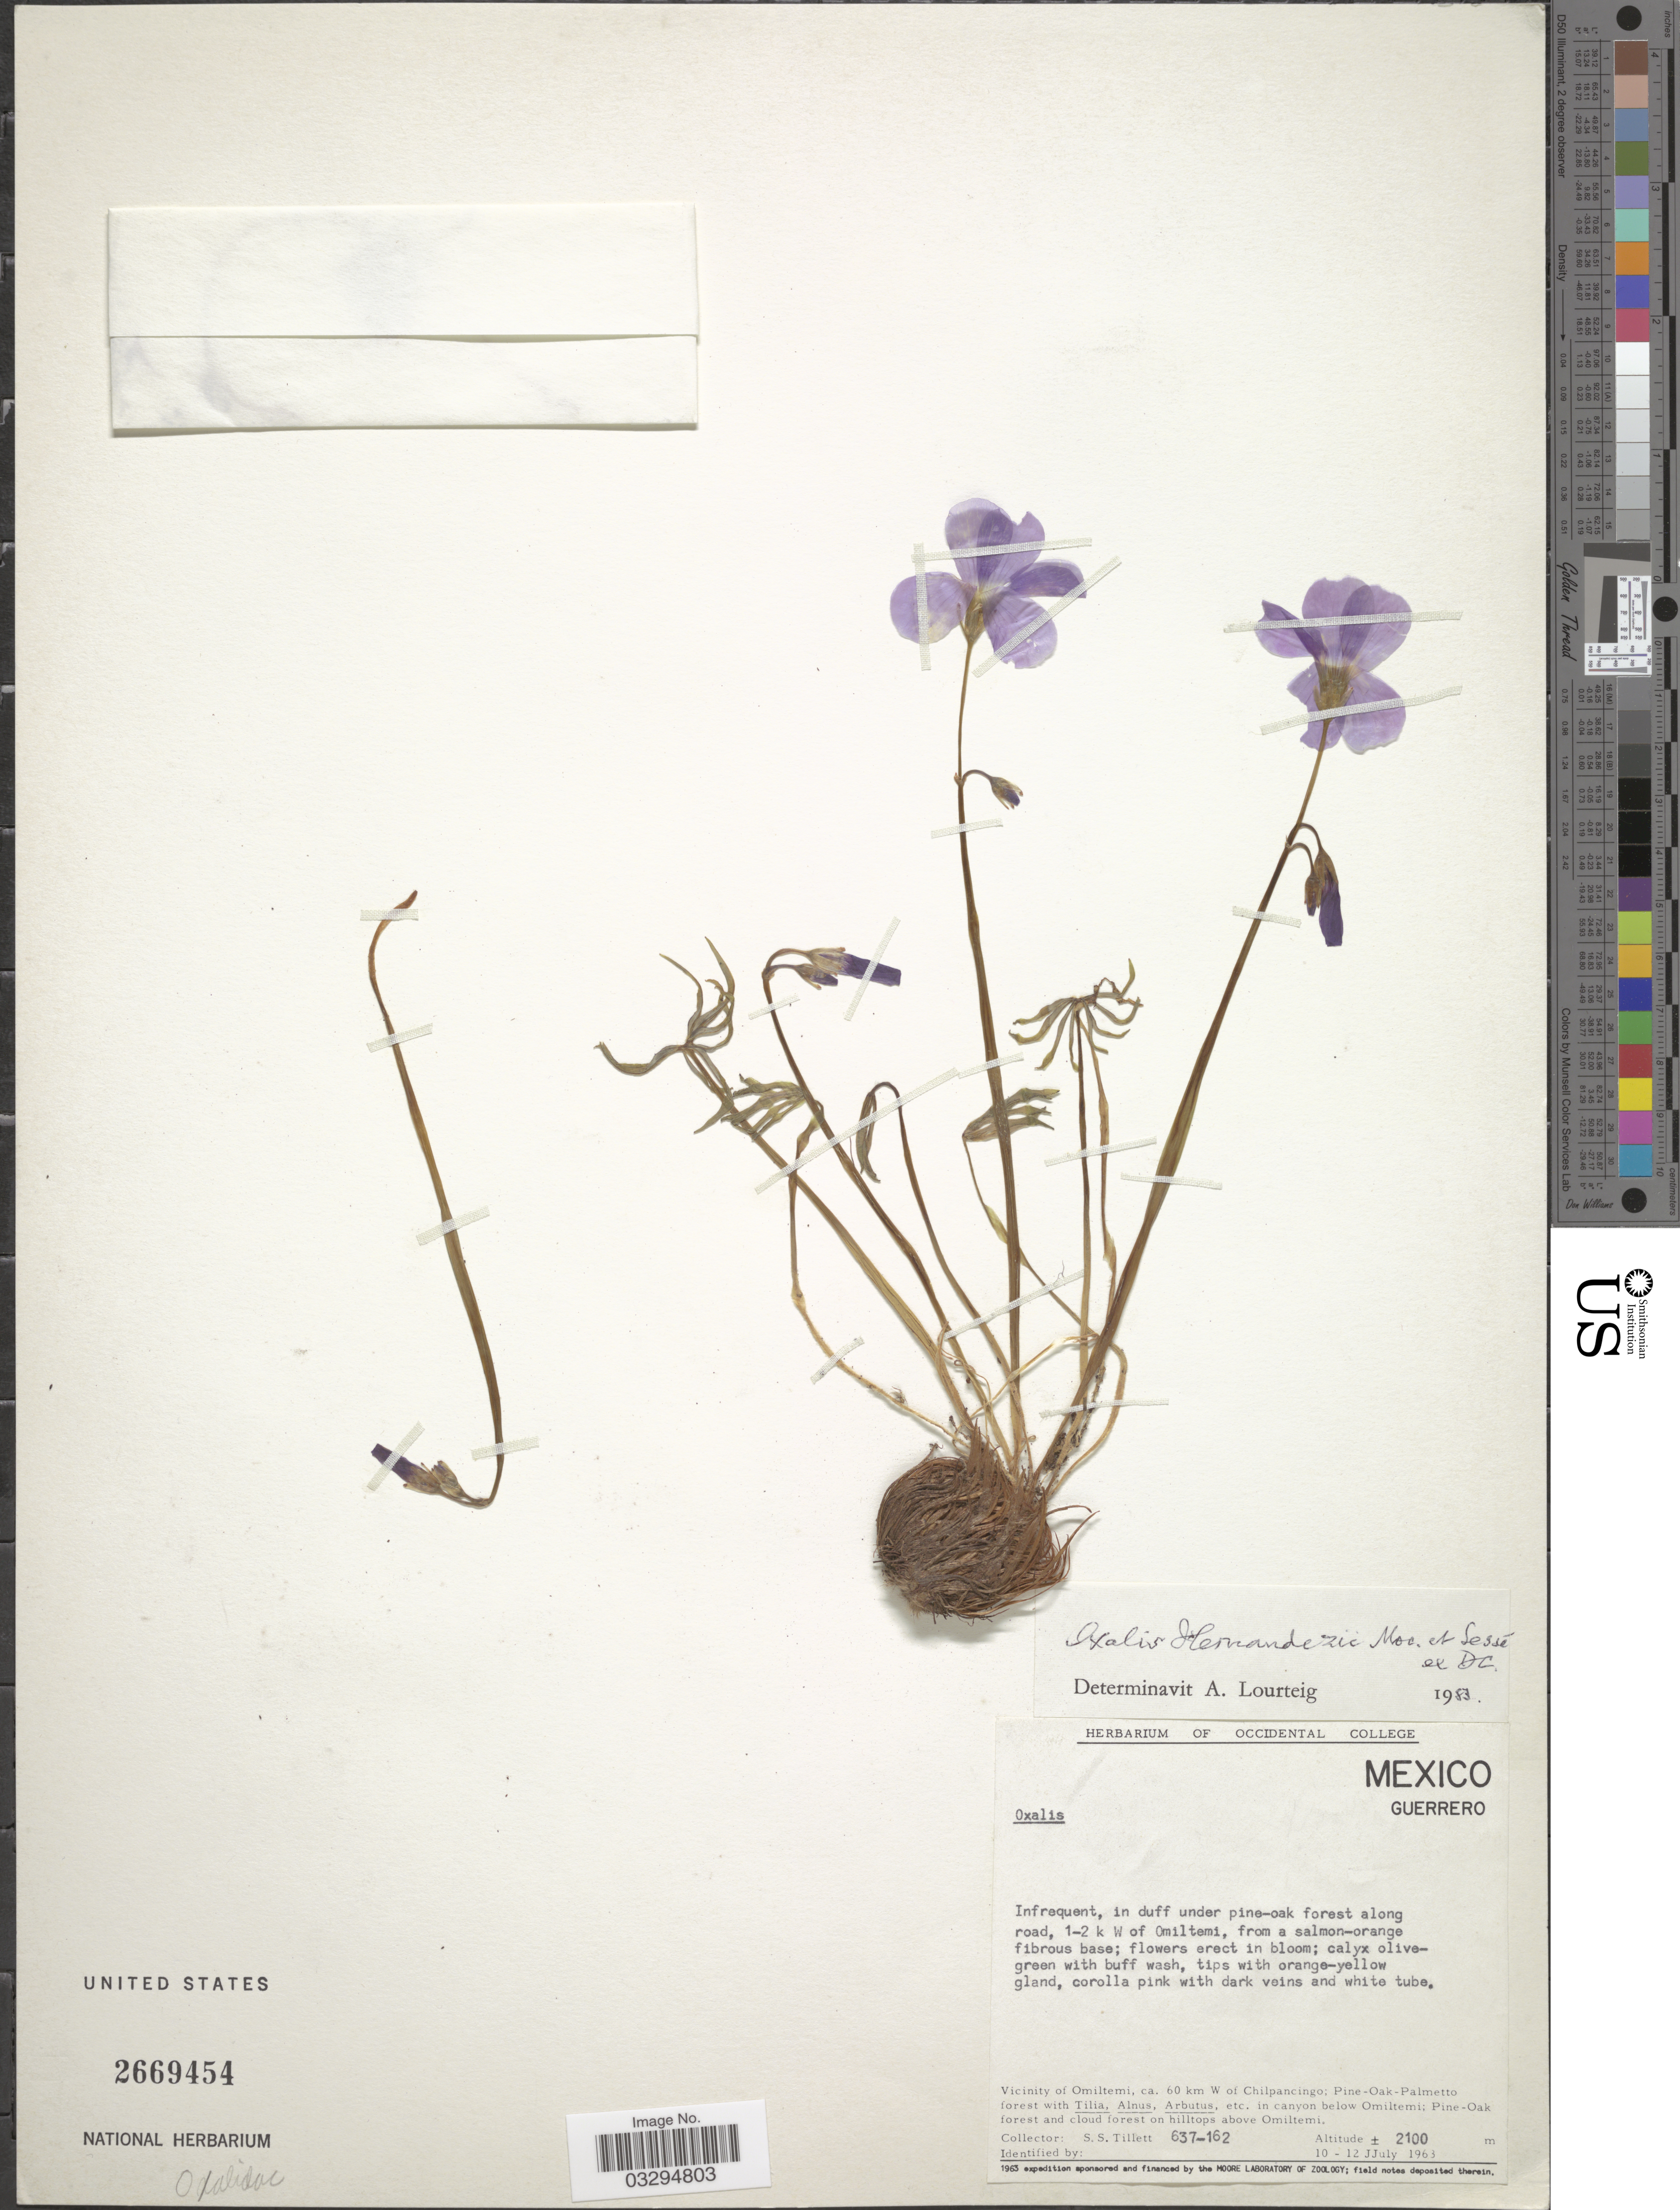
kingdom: Plantae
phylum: Tracheophyta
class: Magnoliopsida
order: Oxalidales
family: Oxalidaceae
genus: Oxalis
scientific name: Oxalis hernandezii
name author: Moc. & Sessé ex DC.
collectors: S. S. Tillett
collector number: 637-162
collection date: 1963-07-10/1963-07-12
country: Mexico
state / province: Guerrero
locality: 1-2 k W of Omiltemi, Vicinity of Omiltemi, ca. 60 km W of Chilpancingo, in canyon below Omiltemi; Pine-Oak forest and cloud forest on hilltops above Omiltemi.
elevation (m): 2100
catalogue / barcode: US 2669454